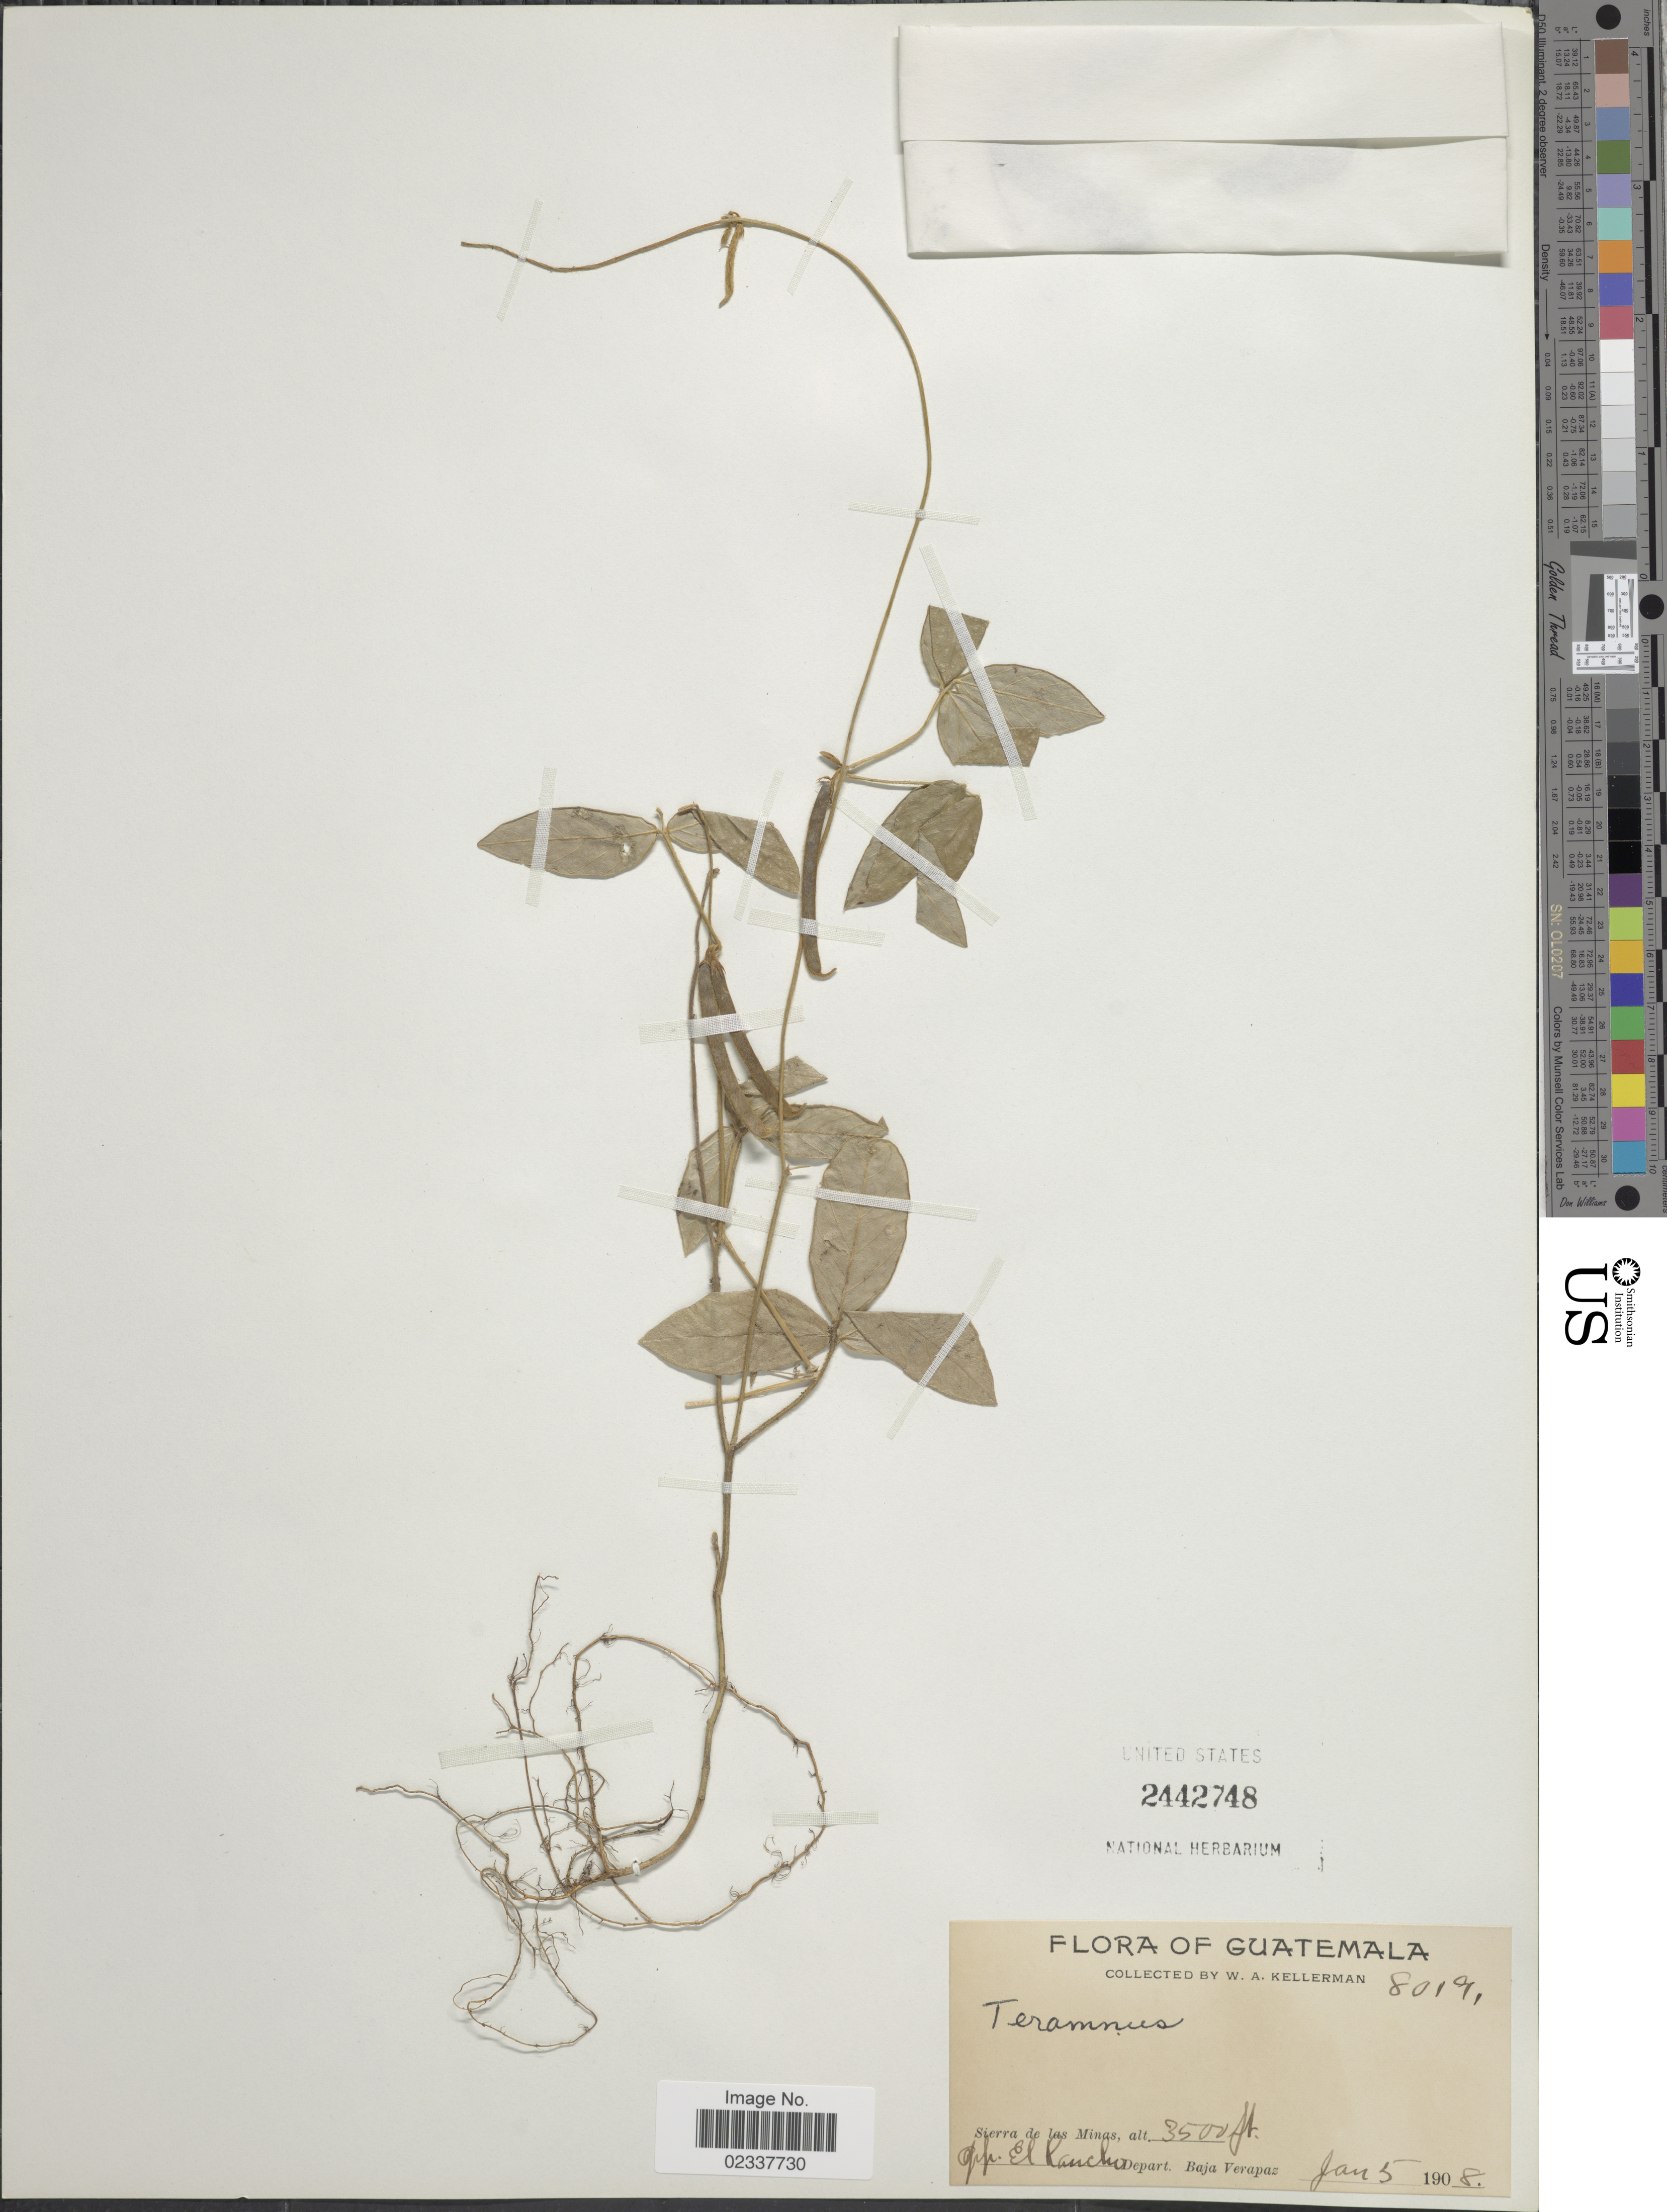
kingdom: Plantae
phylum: Tracheophyta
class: Magnoliopsida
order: Fabales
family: Fabaceae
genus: Teramnus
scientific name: Teramnus uncinatus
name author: (L.) Sw.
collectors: W. Kellerman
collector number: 8019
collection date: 1908-01-05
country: Guatemala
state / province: Baja Verapaz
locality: Sierra de las Minas, off El Rancho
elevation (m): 1067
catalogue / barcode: US 2442748